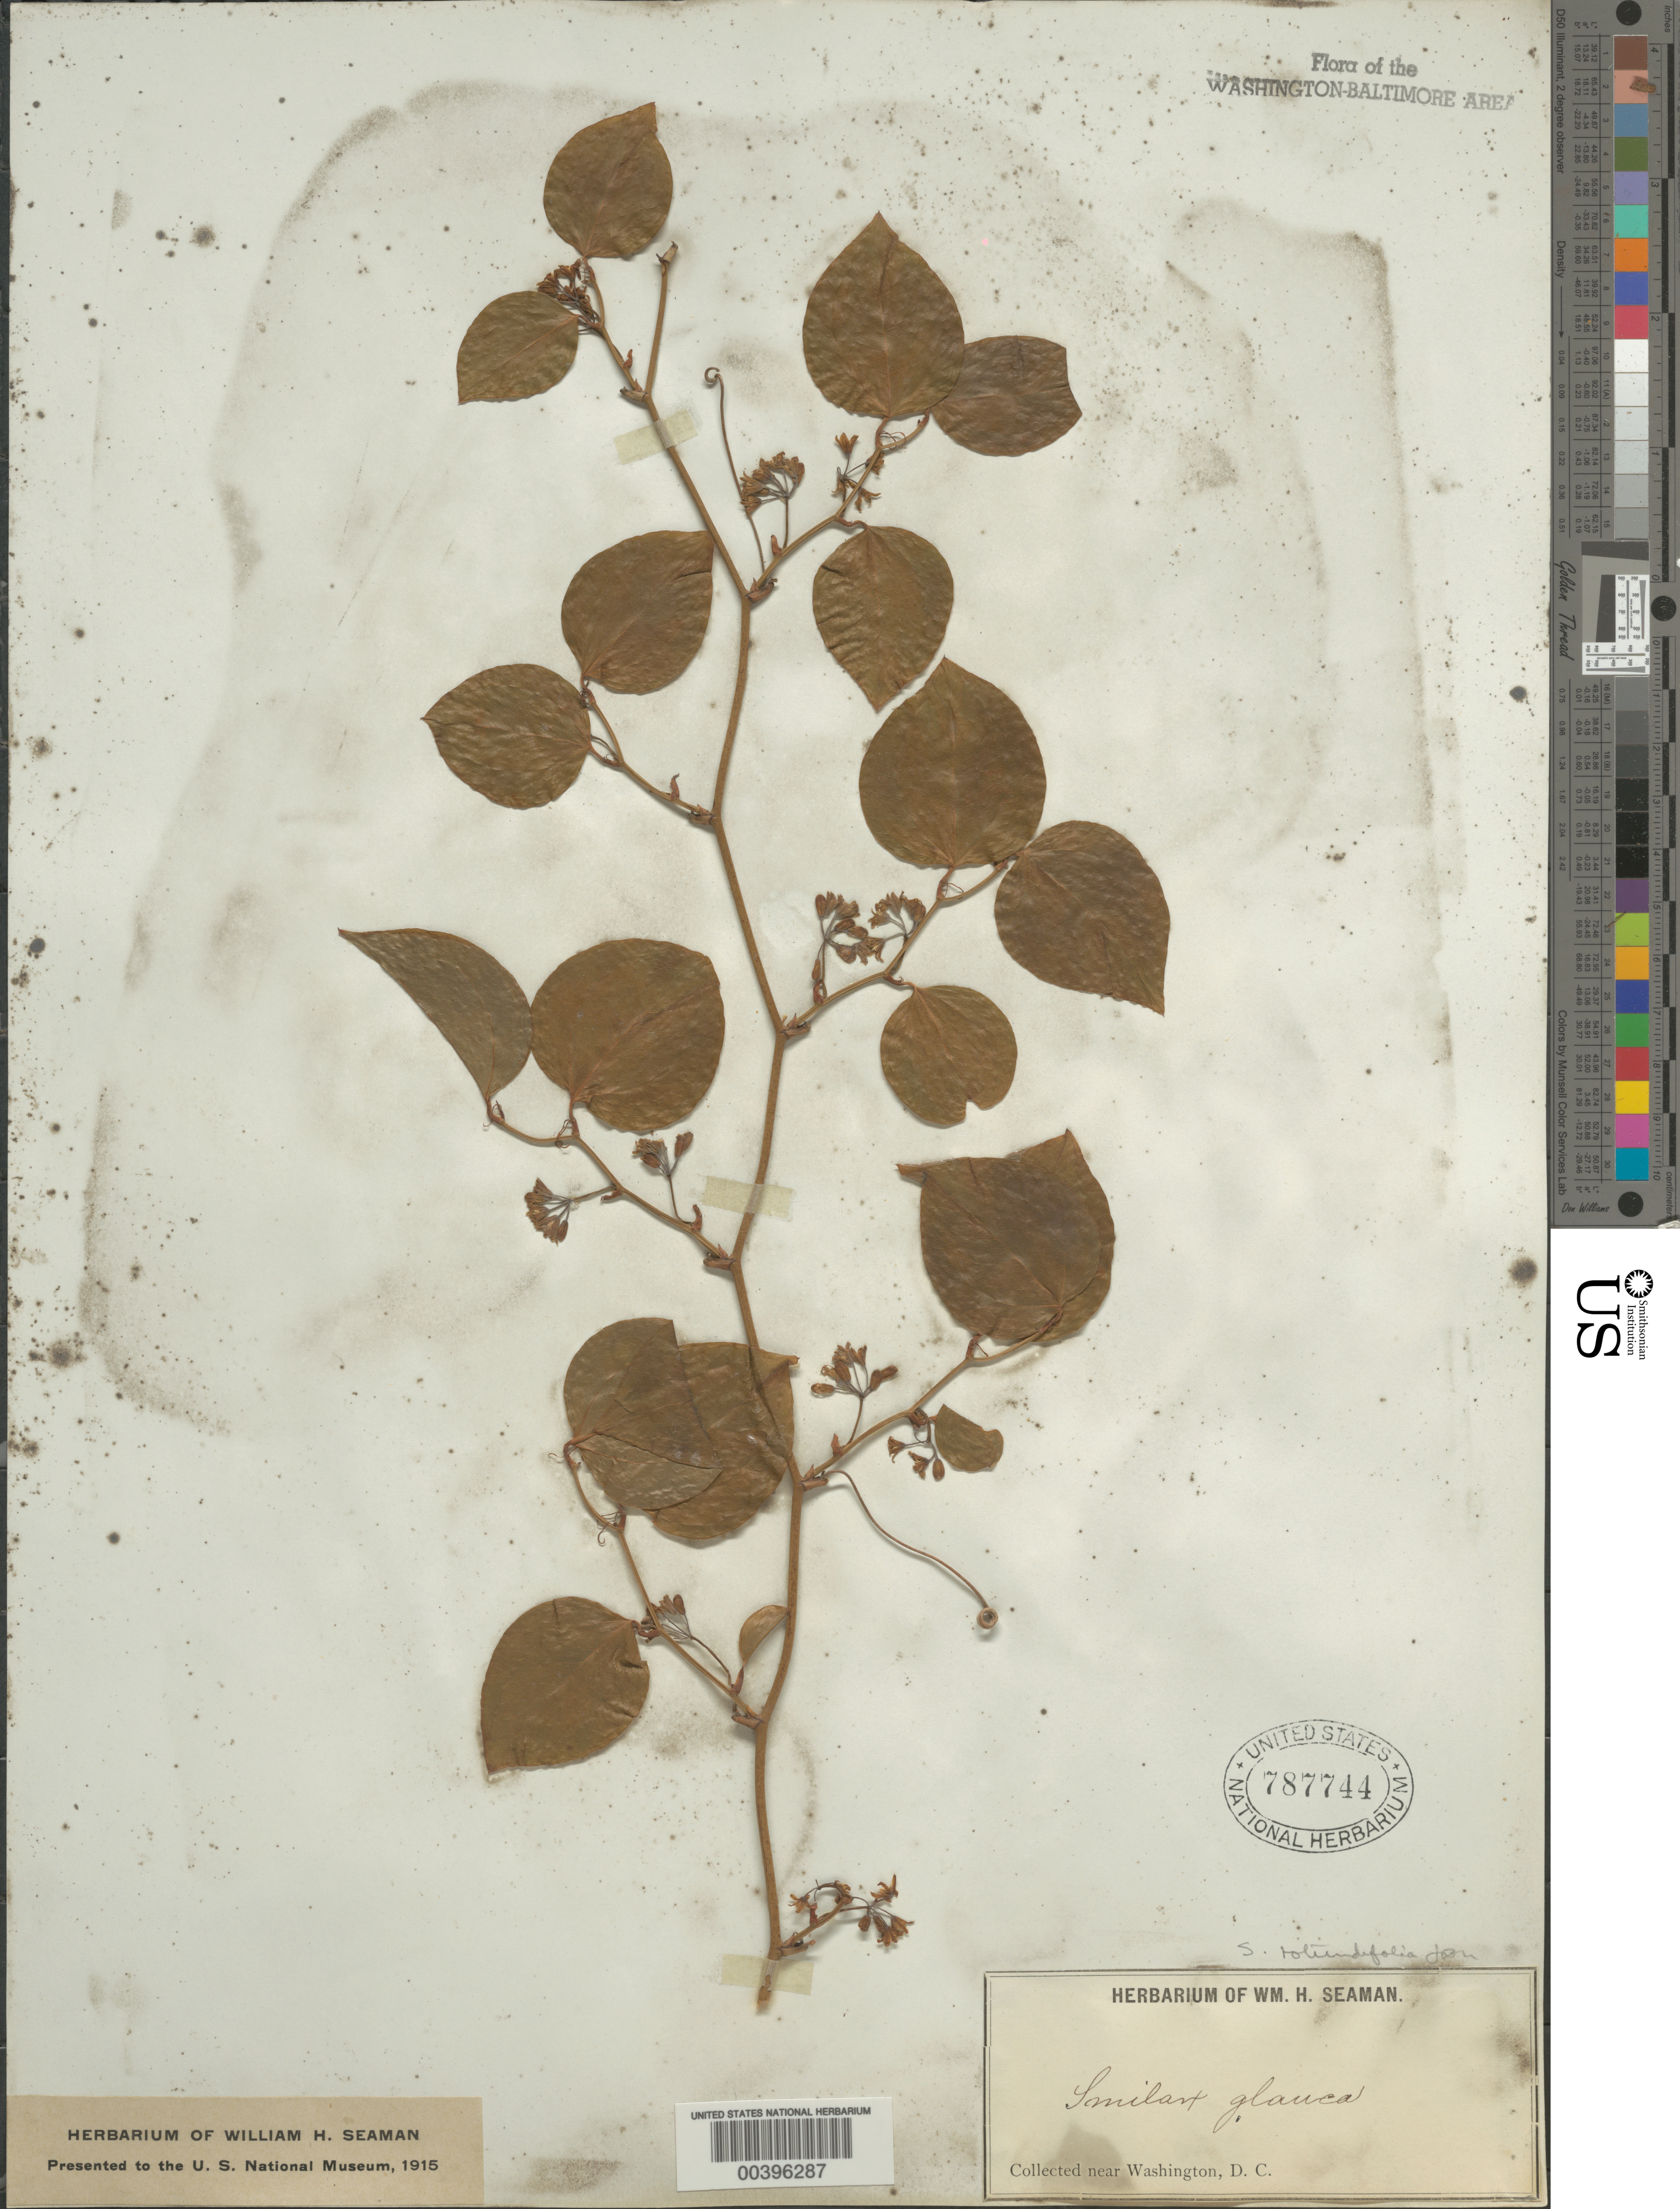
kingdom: Plantae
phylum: Tracheophyta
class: Liliopsida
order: Liliales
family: Smilacaceae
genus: Smilax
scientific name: Smilax rotundifolia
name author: L.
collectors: W. Seaman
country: United States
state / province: District of Columbia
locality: DC vicinity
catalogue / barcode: US 787744